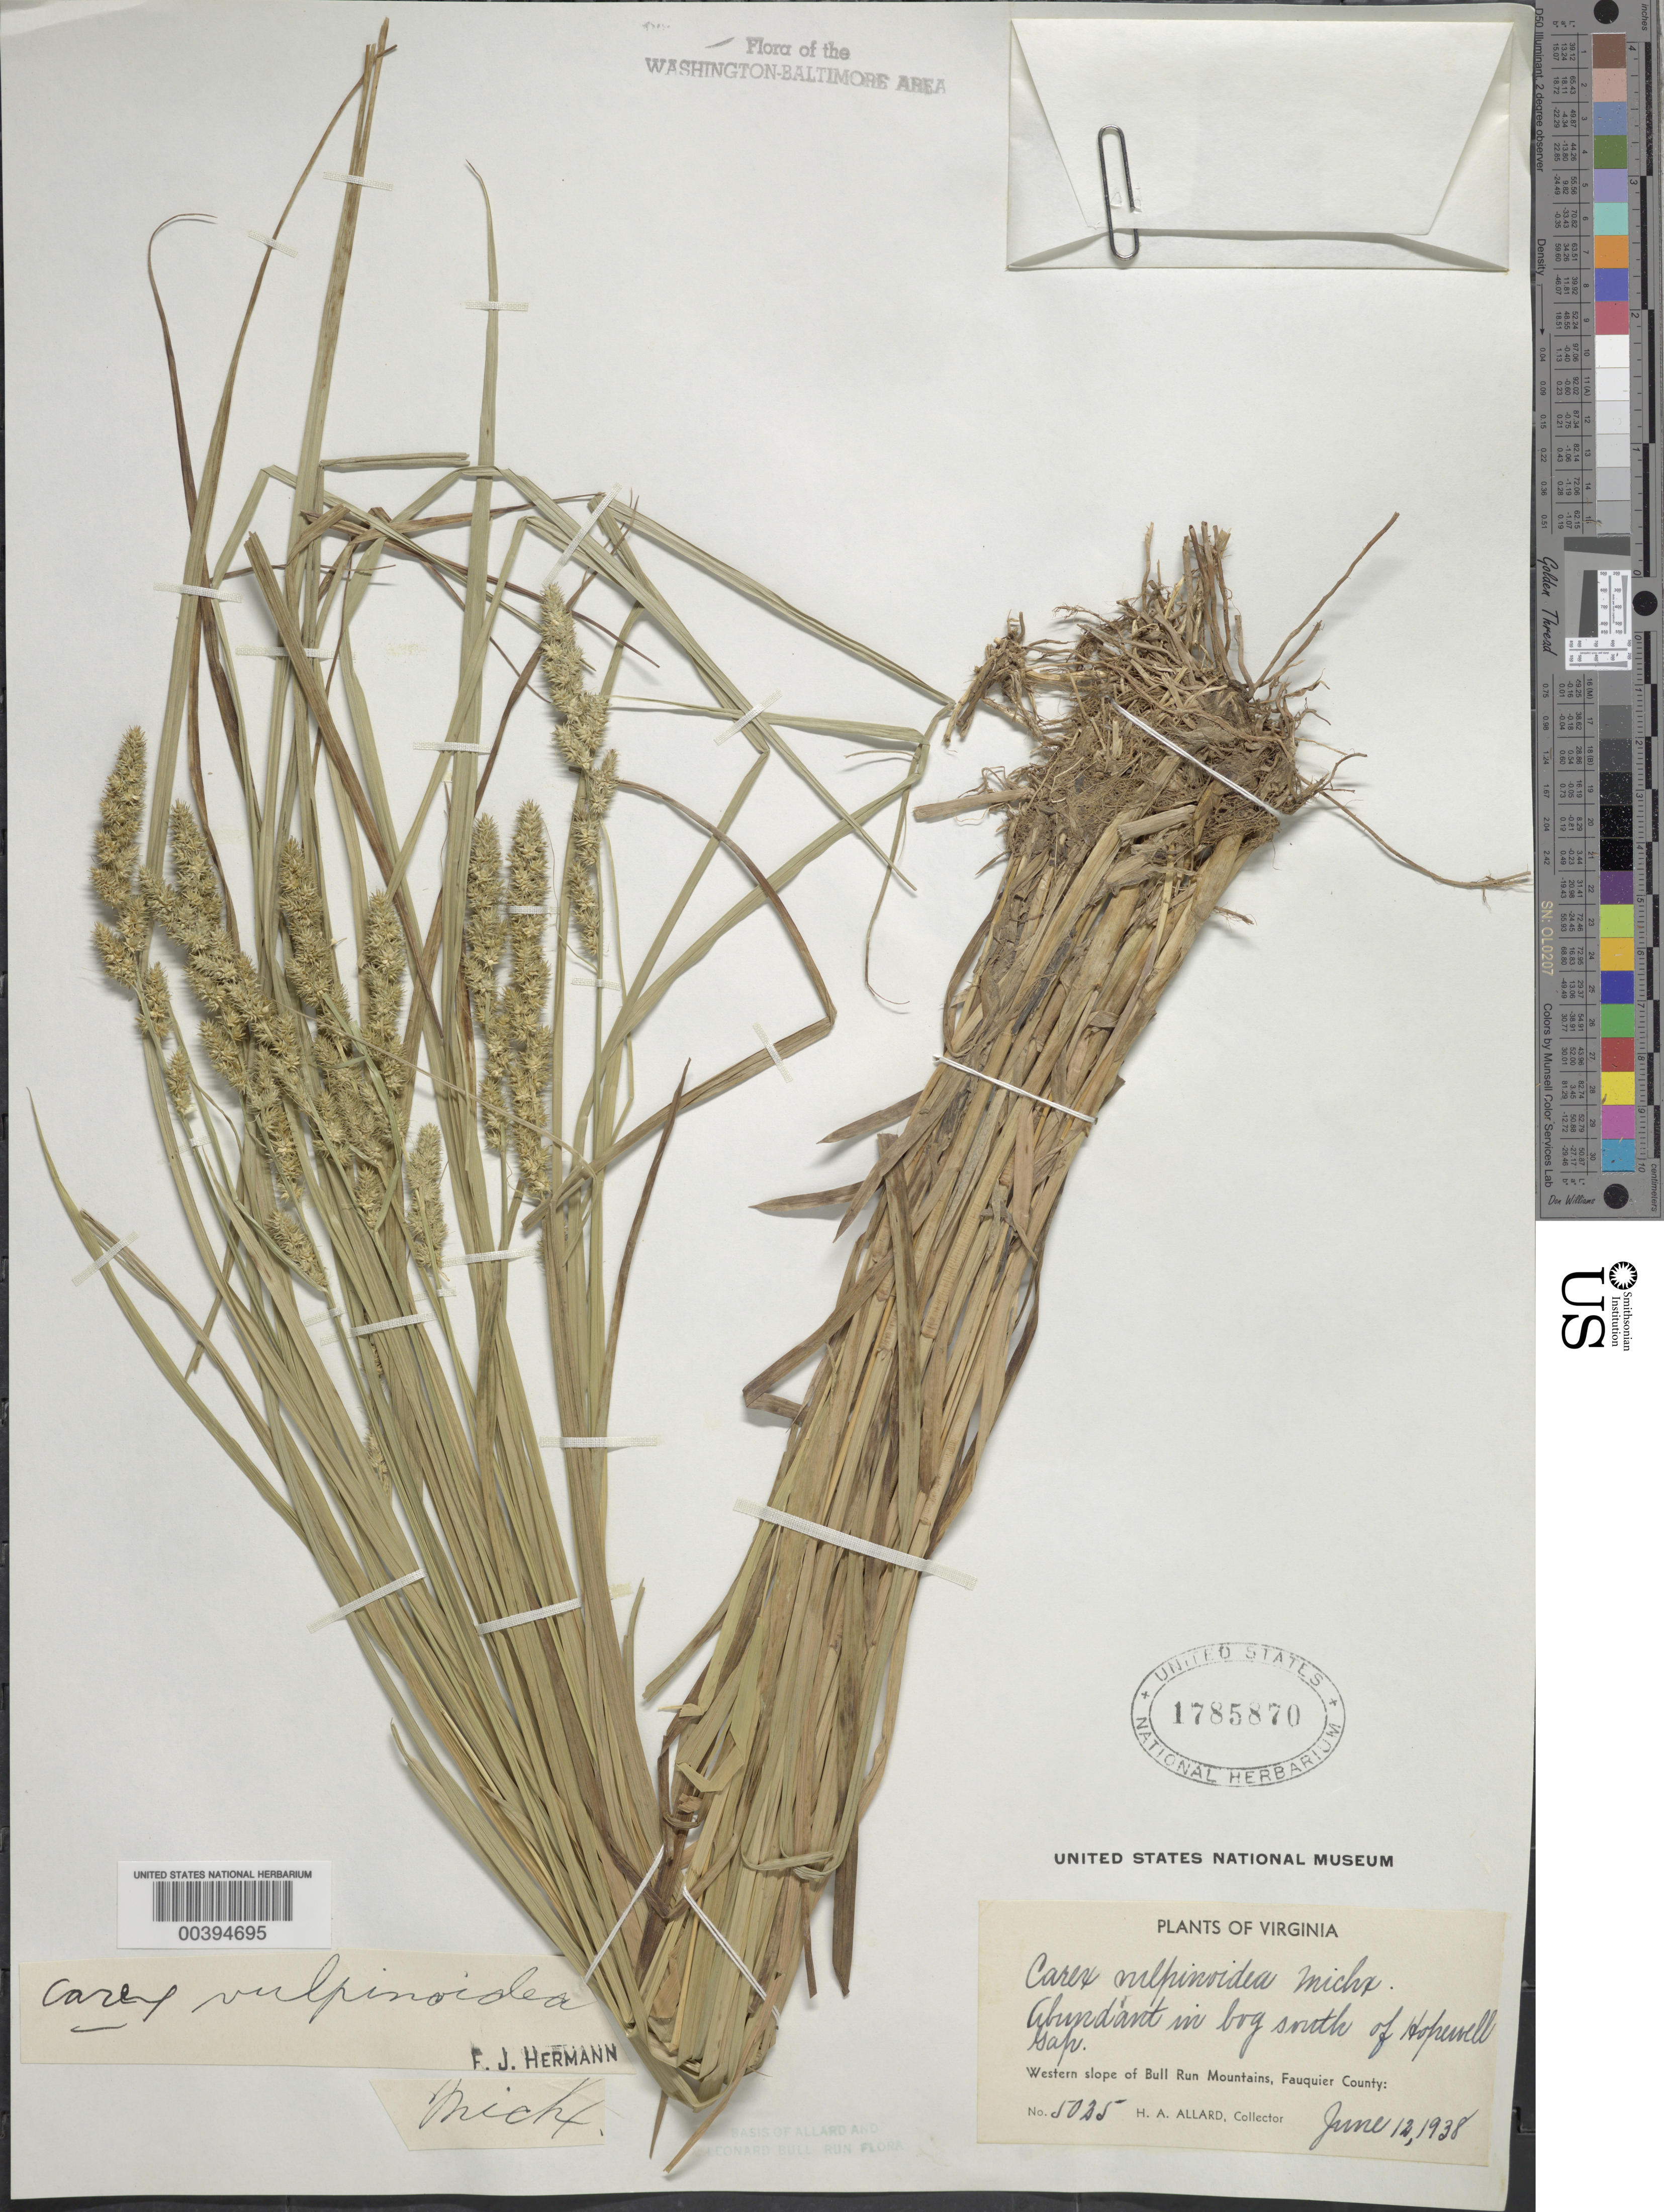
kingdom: Plantae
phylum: Tracheophyta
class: Liliopsida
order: Poales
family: Cyperaceae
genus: Carex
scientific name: Carex vulpinoidea Michx.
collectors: H. A. Allard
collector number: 5025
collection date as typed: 12 Jun 1938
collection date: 1938-06-12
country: United States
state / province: Virginia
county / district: Fauquier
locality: South of Hopewell Gap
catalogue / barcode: US 1785870